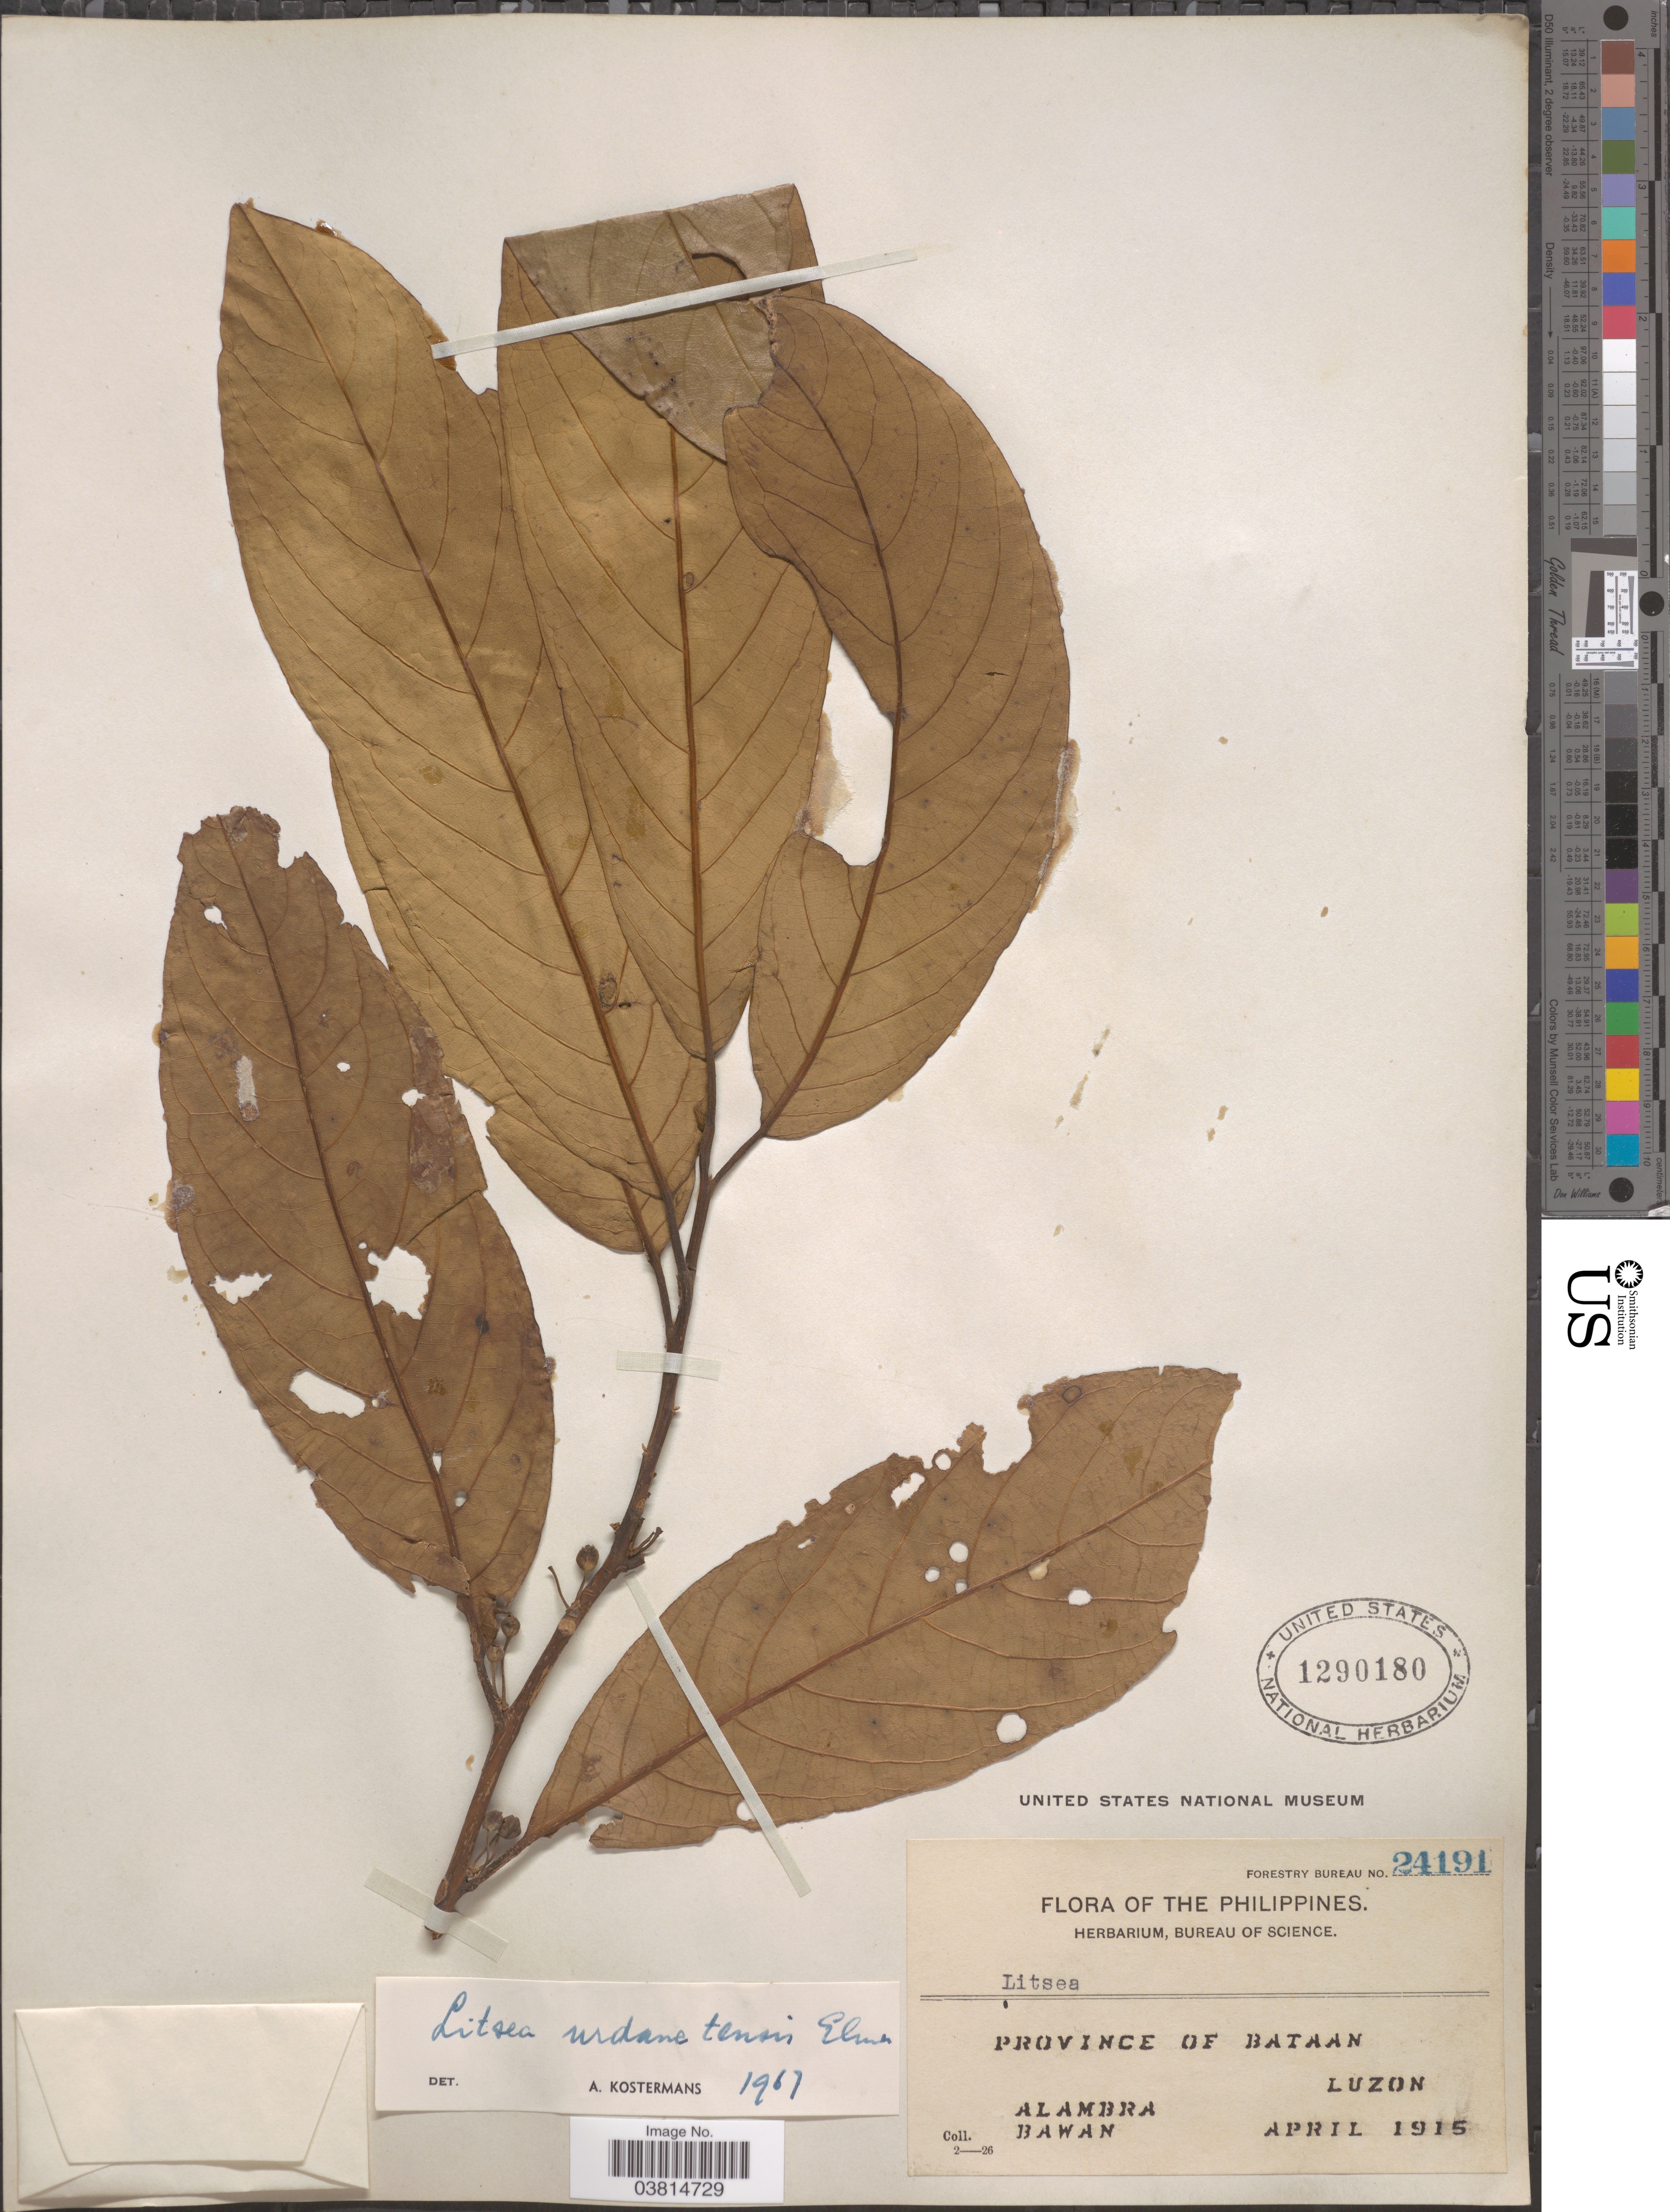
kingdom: Plantae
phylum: Tracheophyta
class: Magnoliopsida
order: Laurales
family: Lauraceae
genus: Litsea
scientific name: Litsea urdanetensis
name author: Elmer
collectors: -. Alambra & Bawan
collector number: Forestry Bureau 24191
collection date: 1915-04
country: Philippines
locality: Province of Bataan, Luzon.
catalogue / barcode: US 1290180